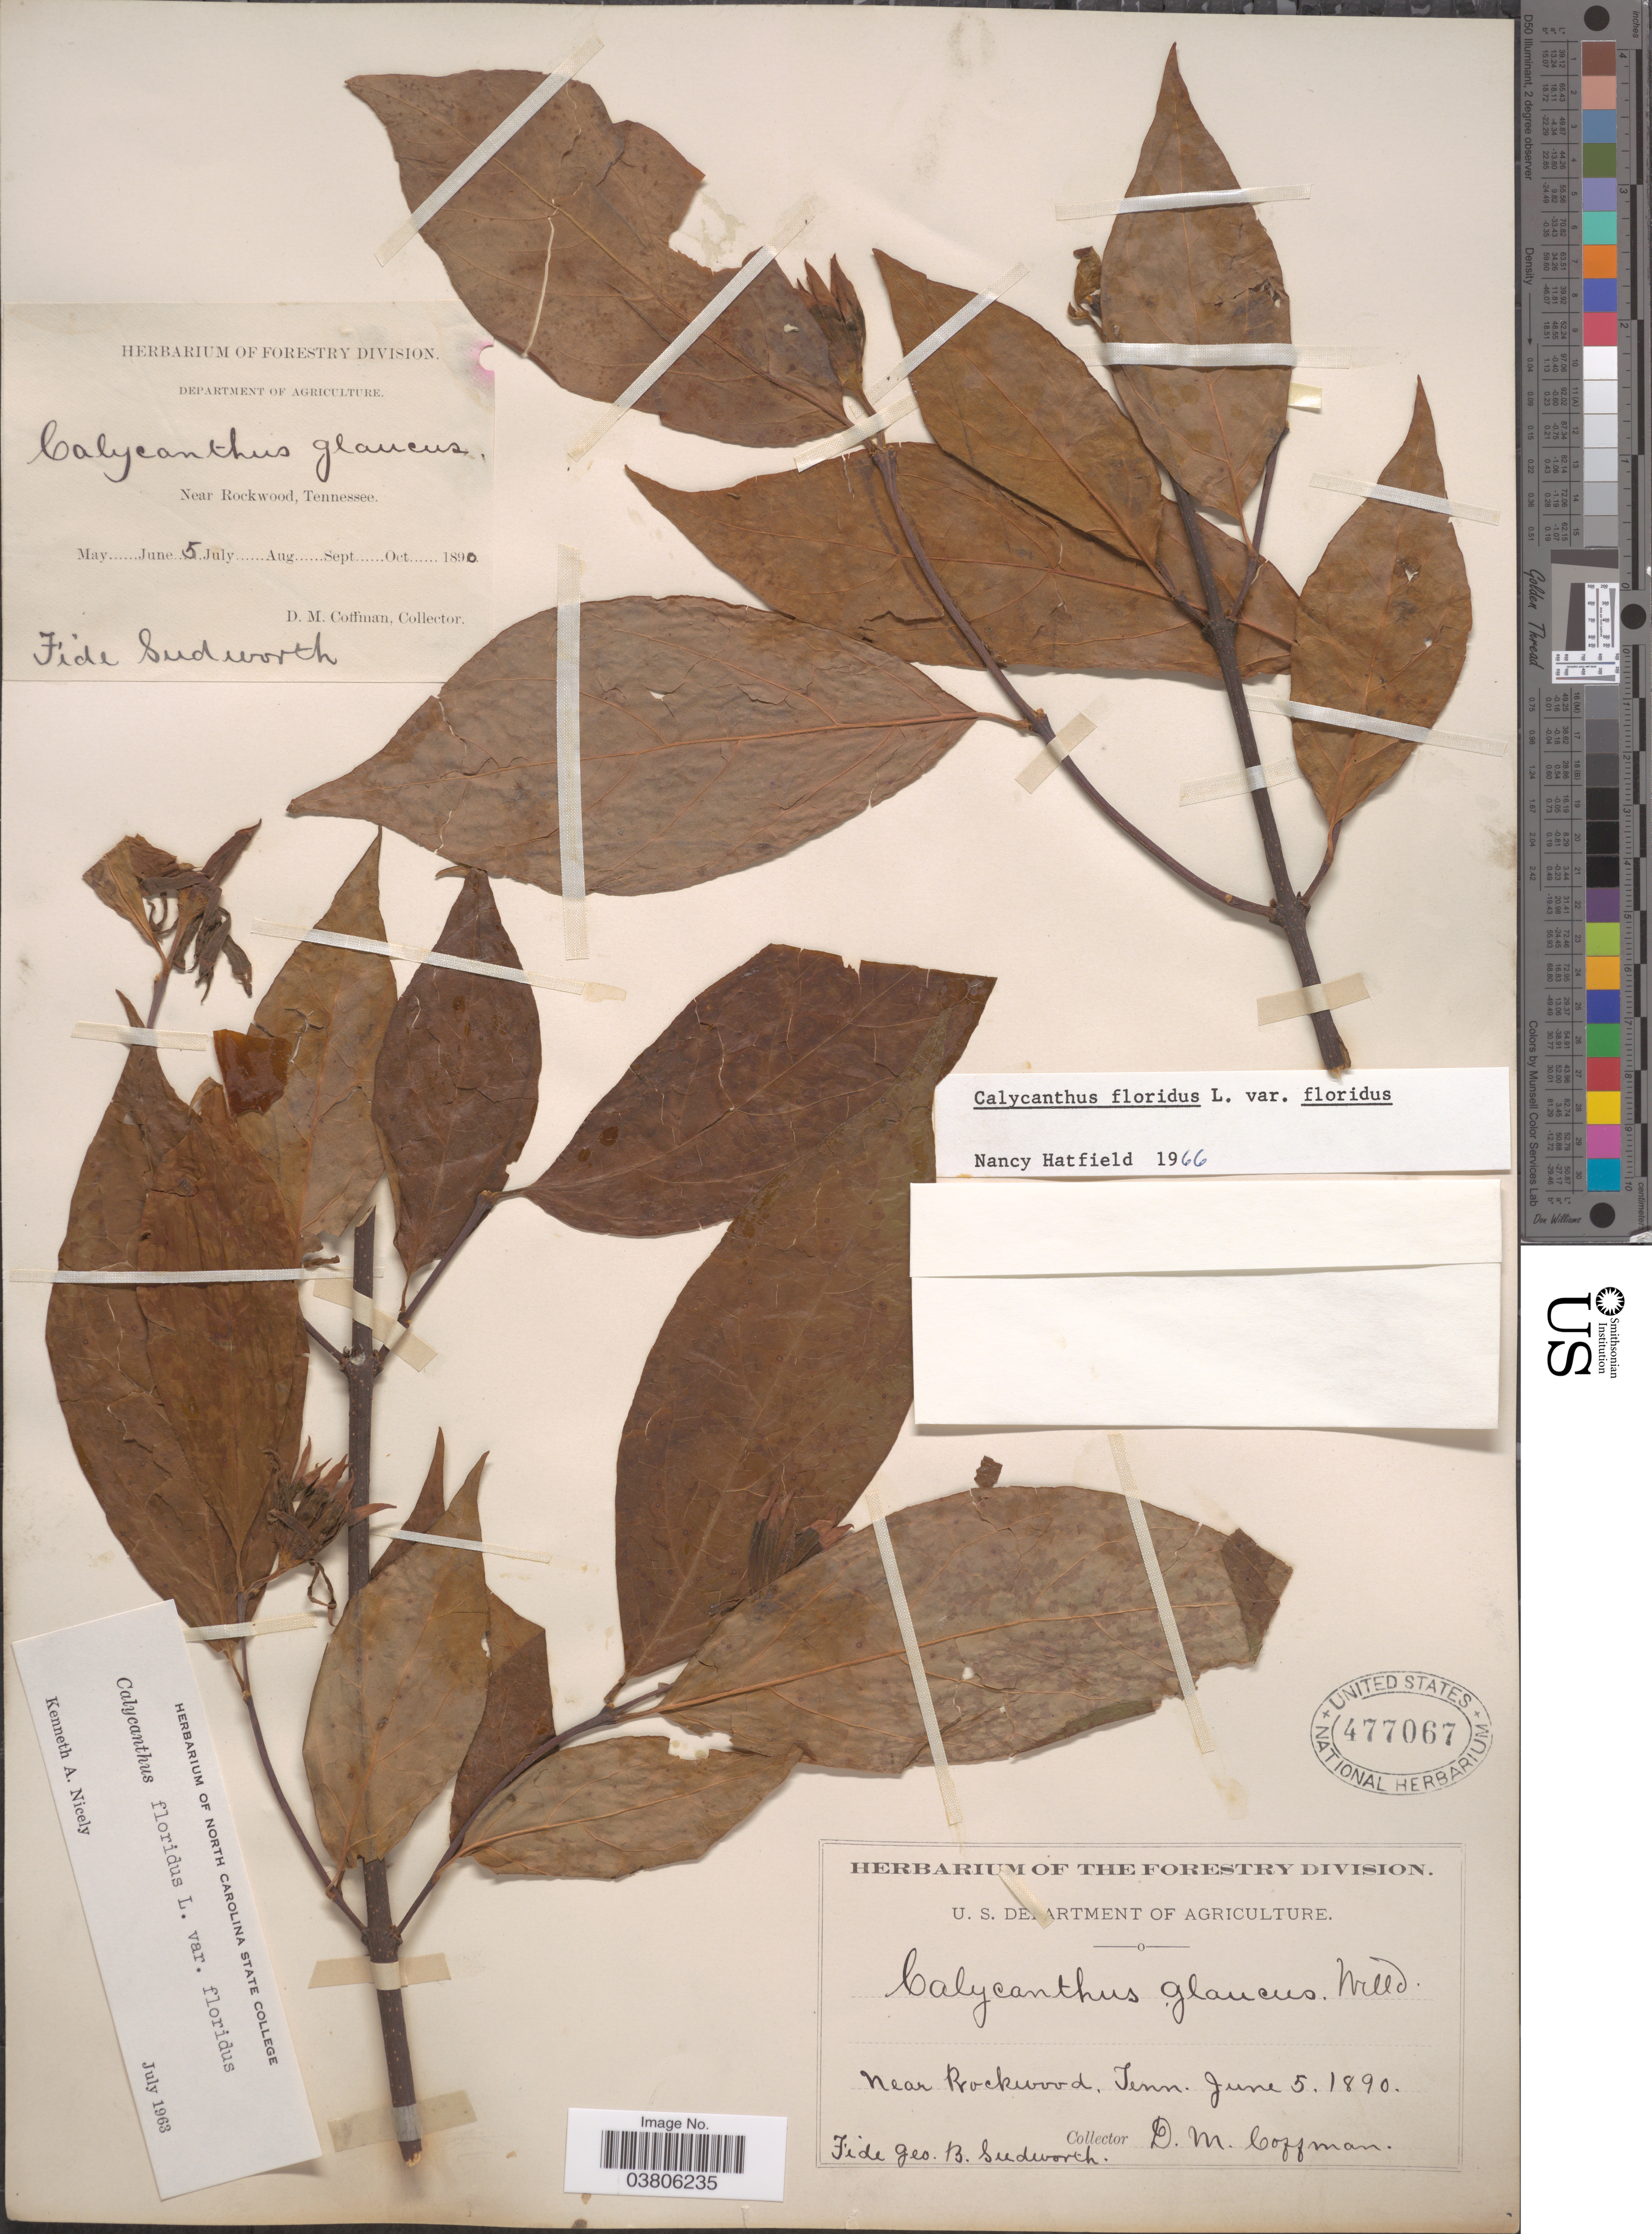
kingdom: Plantae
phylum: Tracheophyta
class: Magnoliopsida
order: Laurales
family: Calycanthaceae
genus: Calycanthus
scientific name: Calycanthus floridus var. floridus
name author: L.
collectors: D. M. Coffman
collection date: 1890-06-05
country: United States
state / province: Tennessee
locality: Near Rockwood.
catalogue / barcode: US 477067